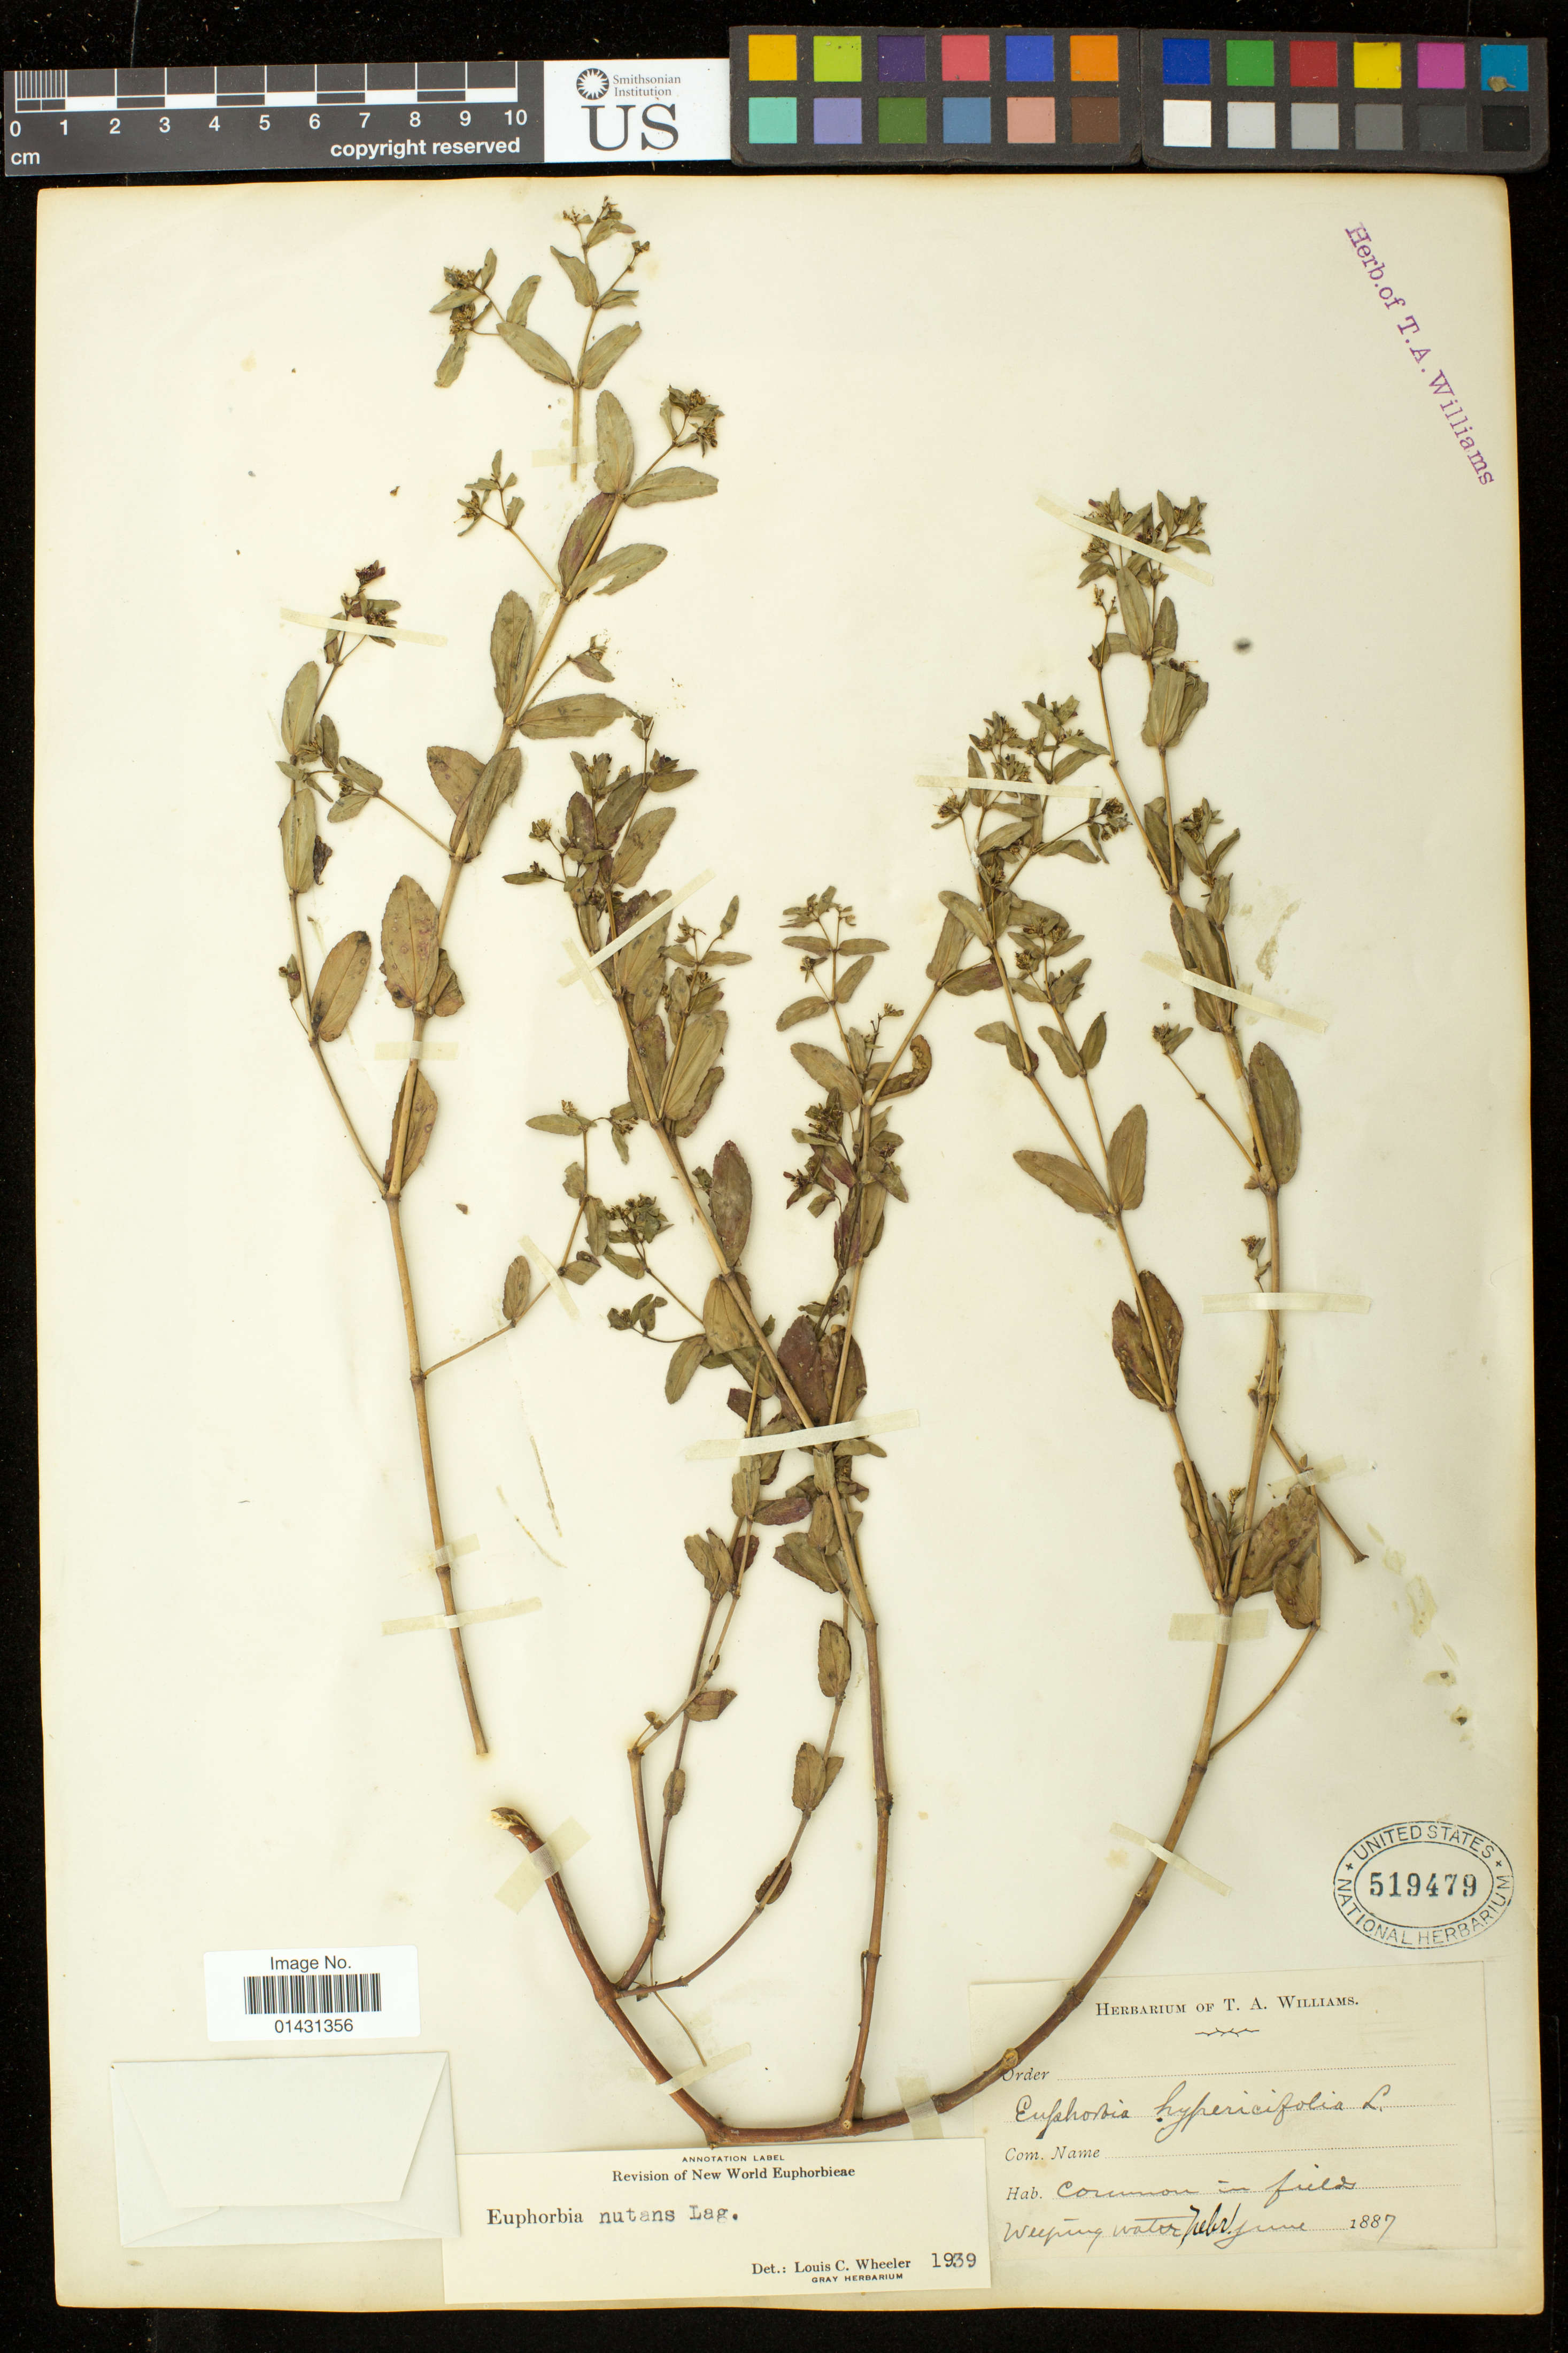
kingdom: Plantae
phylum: Tracheophyta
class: Magnoliopsida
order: Malpighiales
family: Euphorbiaceae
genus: Euphorbia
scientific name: Euphorbia maculata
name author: L.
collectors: T. A. Williams (herbarium)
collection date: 1887-06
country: United States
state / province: Nebraska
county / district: Cass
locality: Weeping Water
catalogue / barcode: US 519479